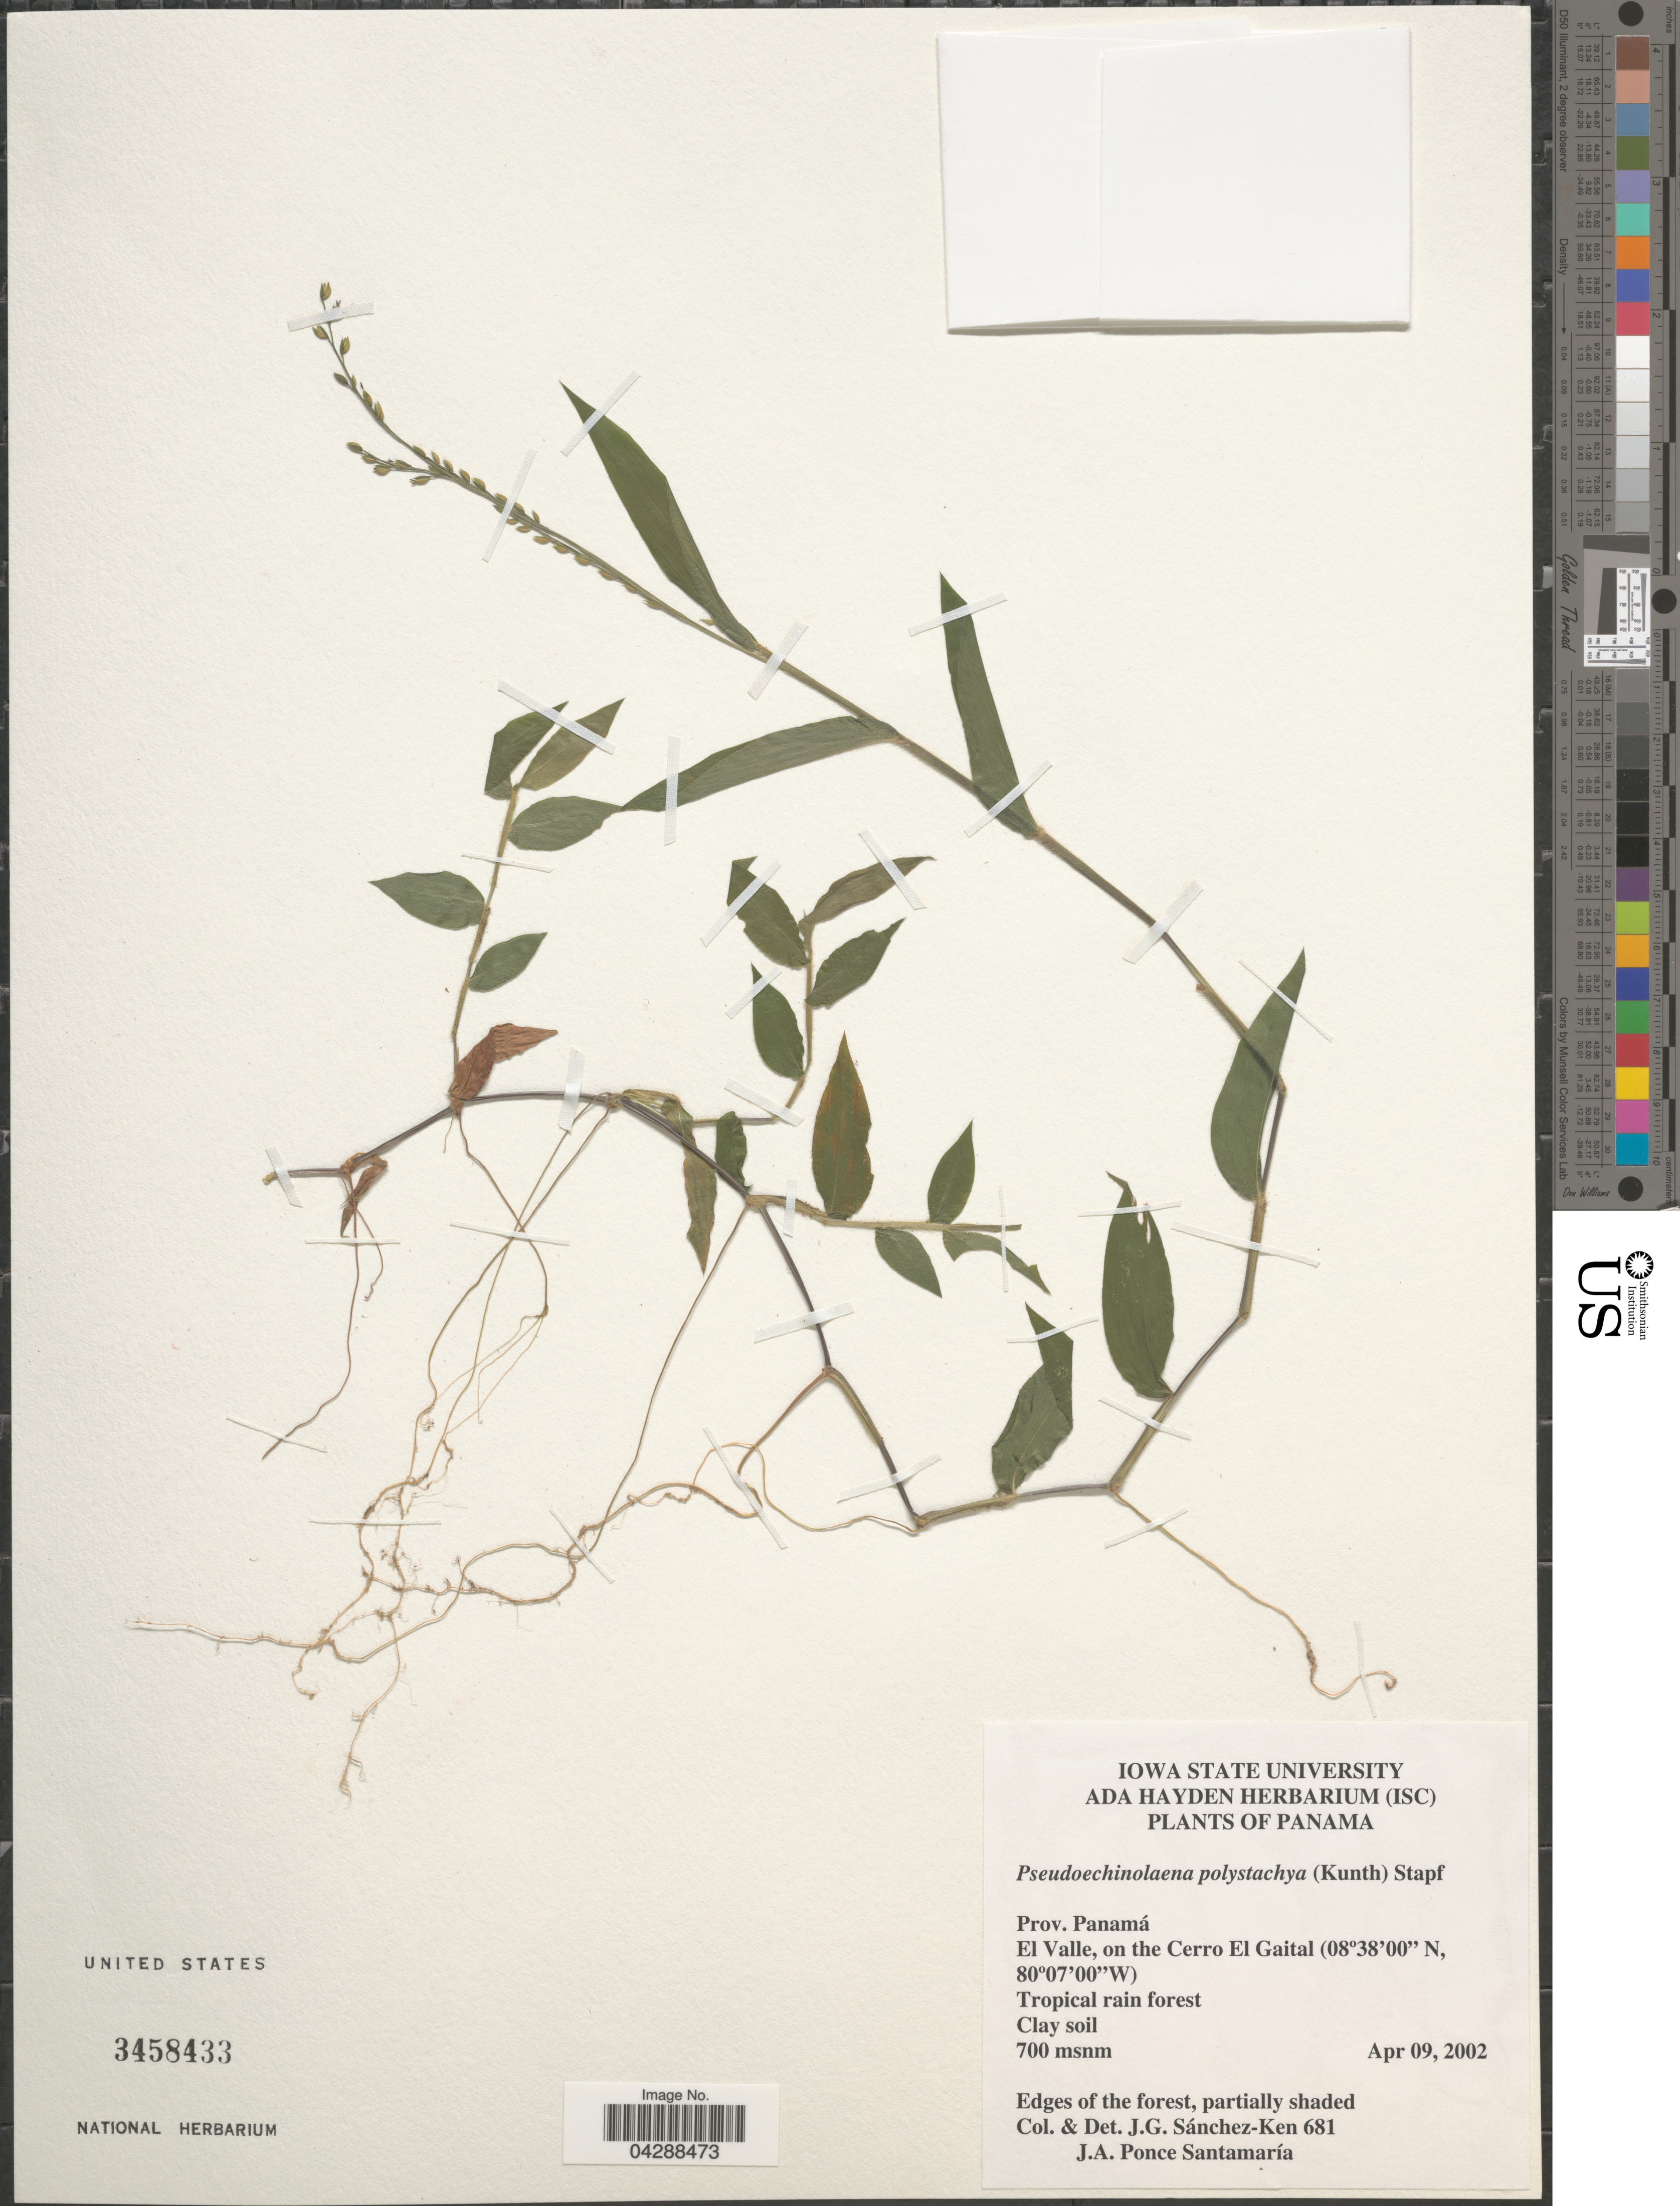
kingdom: Plantae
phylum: Tracheophyta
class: Liliopsida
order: Poales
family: Poaceae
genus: Pseudechinolaena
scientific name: Pseudechinolaena polystachya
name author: (Kunth) Stapf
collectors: J. G. Sánchez-Ken & J. Ponce Santamaria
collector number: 681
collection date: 2002-04-09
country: Panama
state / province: Panamá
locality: El Valle, on the Cerro El Gaital. Tropical rain forest. Clay soil.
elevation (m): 700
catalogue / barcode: US 3458433